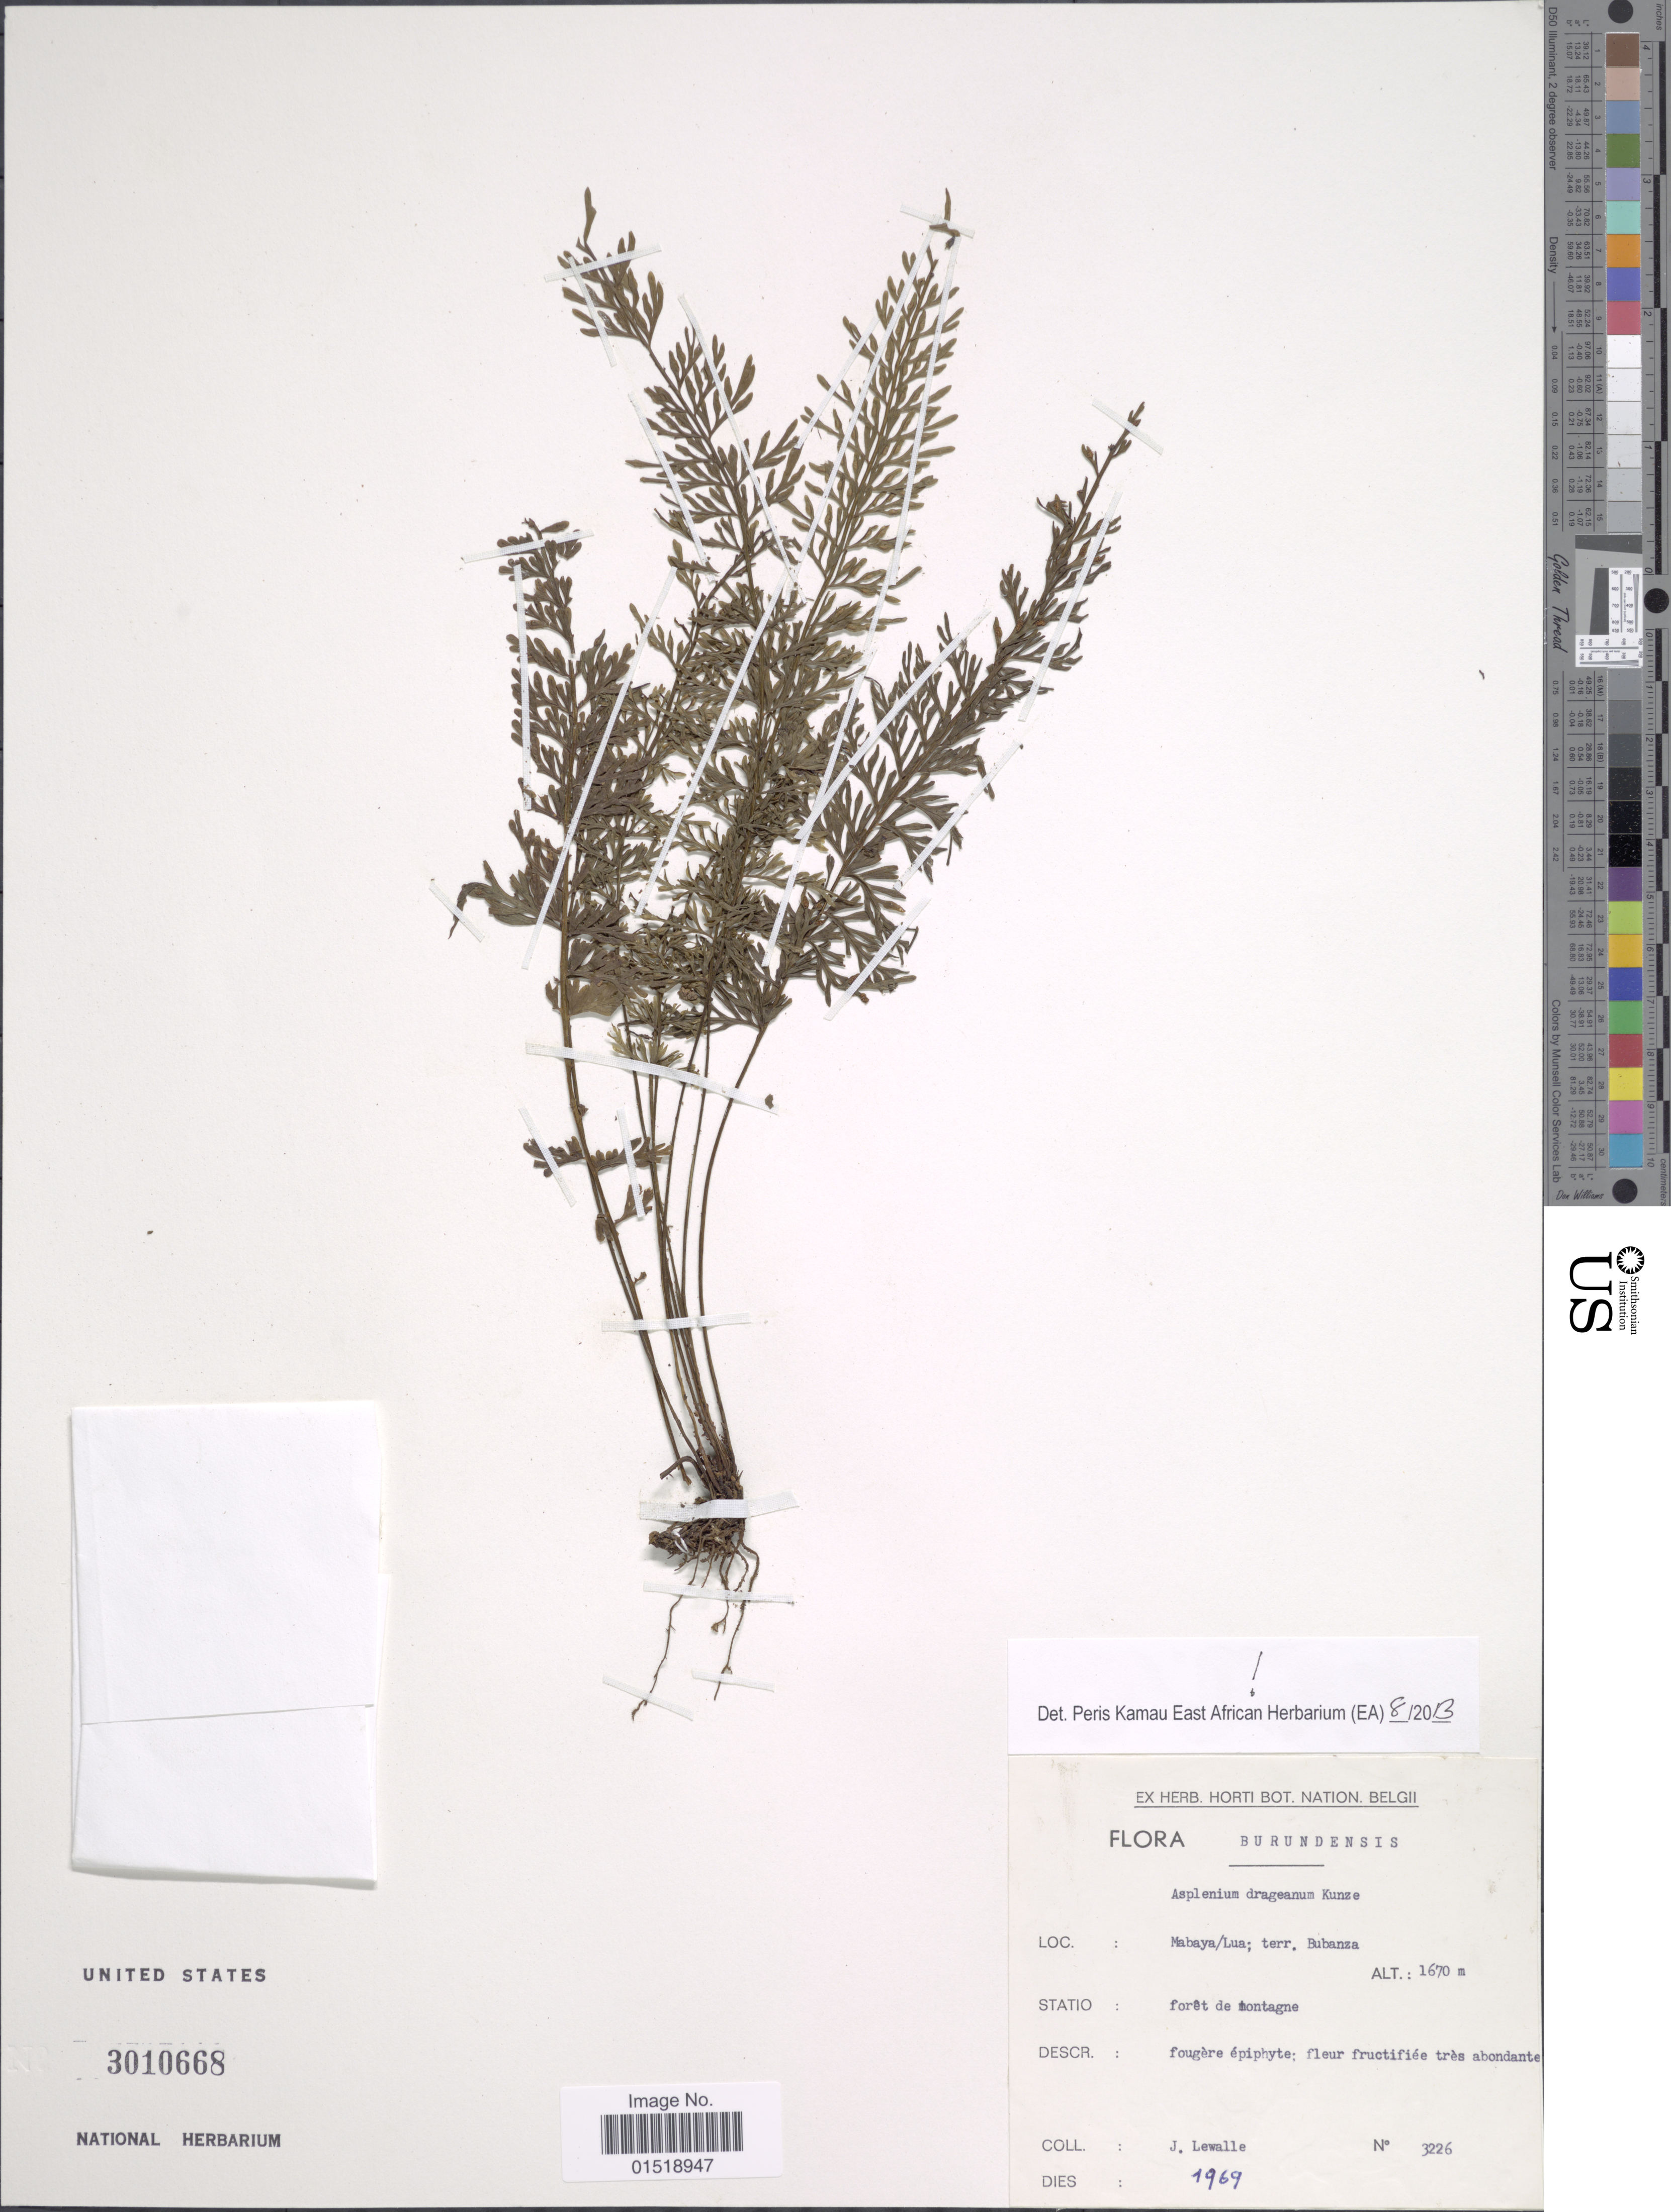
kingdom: Plantae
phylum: Tracheophyta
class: Polypodiopsida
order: Polypodiales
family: Aspleniaceae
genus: Asplenium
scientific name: Asplenium dregeanum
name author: Kunze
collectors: J. Lewalle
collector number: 3226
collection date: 1969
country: Burundi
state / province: Bubanza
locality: Burundensis. Mabaya/Lua; terr. Bubanza.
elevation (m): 1670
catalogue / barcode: US 3010668